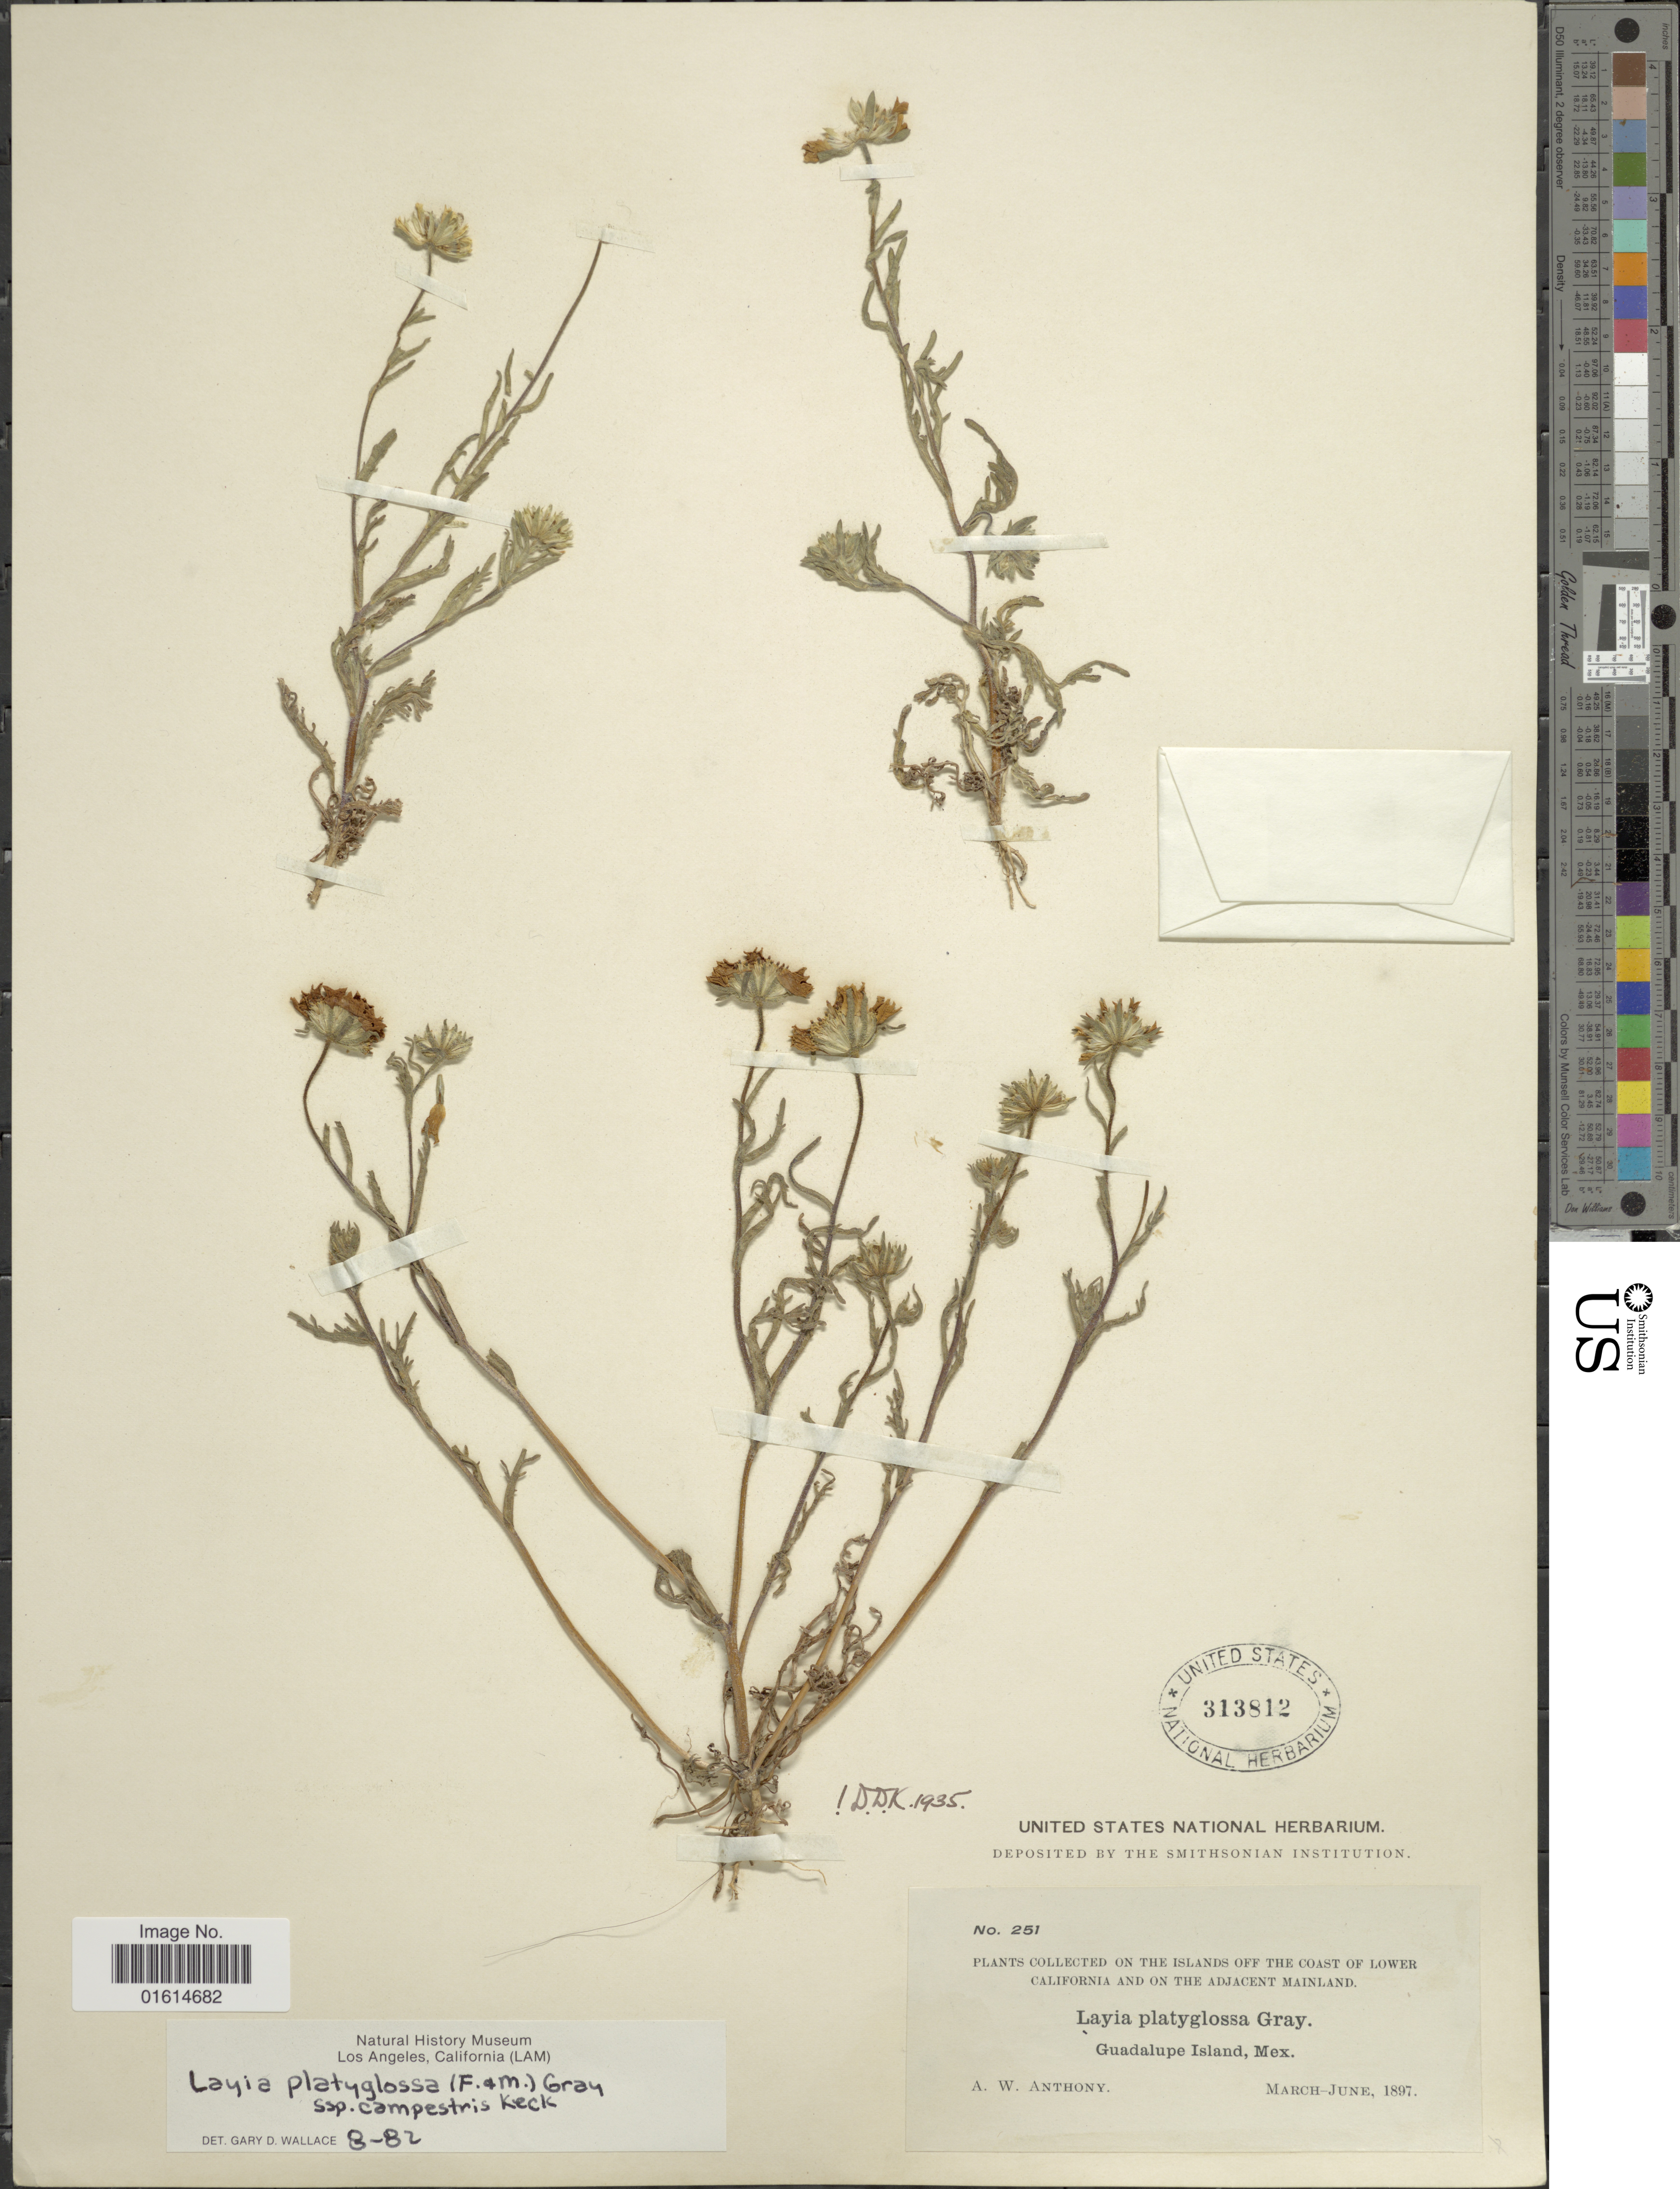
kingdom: Plantae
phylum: Tracheophyta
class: Magnoliopsida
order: Asterales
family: Asteraceae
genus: Layia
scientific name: Layia platyglossa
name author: (Fisch.) A. Gray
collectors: A. W. Anthony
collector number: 251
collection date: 1897-03/1897-06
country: Mexico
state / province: Baja California Norte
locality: Islands of the Coast of Lower California and on the Adjacent Mainland, Guadalupe Island, Mex.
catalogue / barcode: US 313812